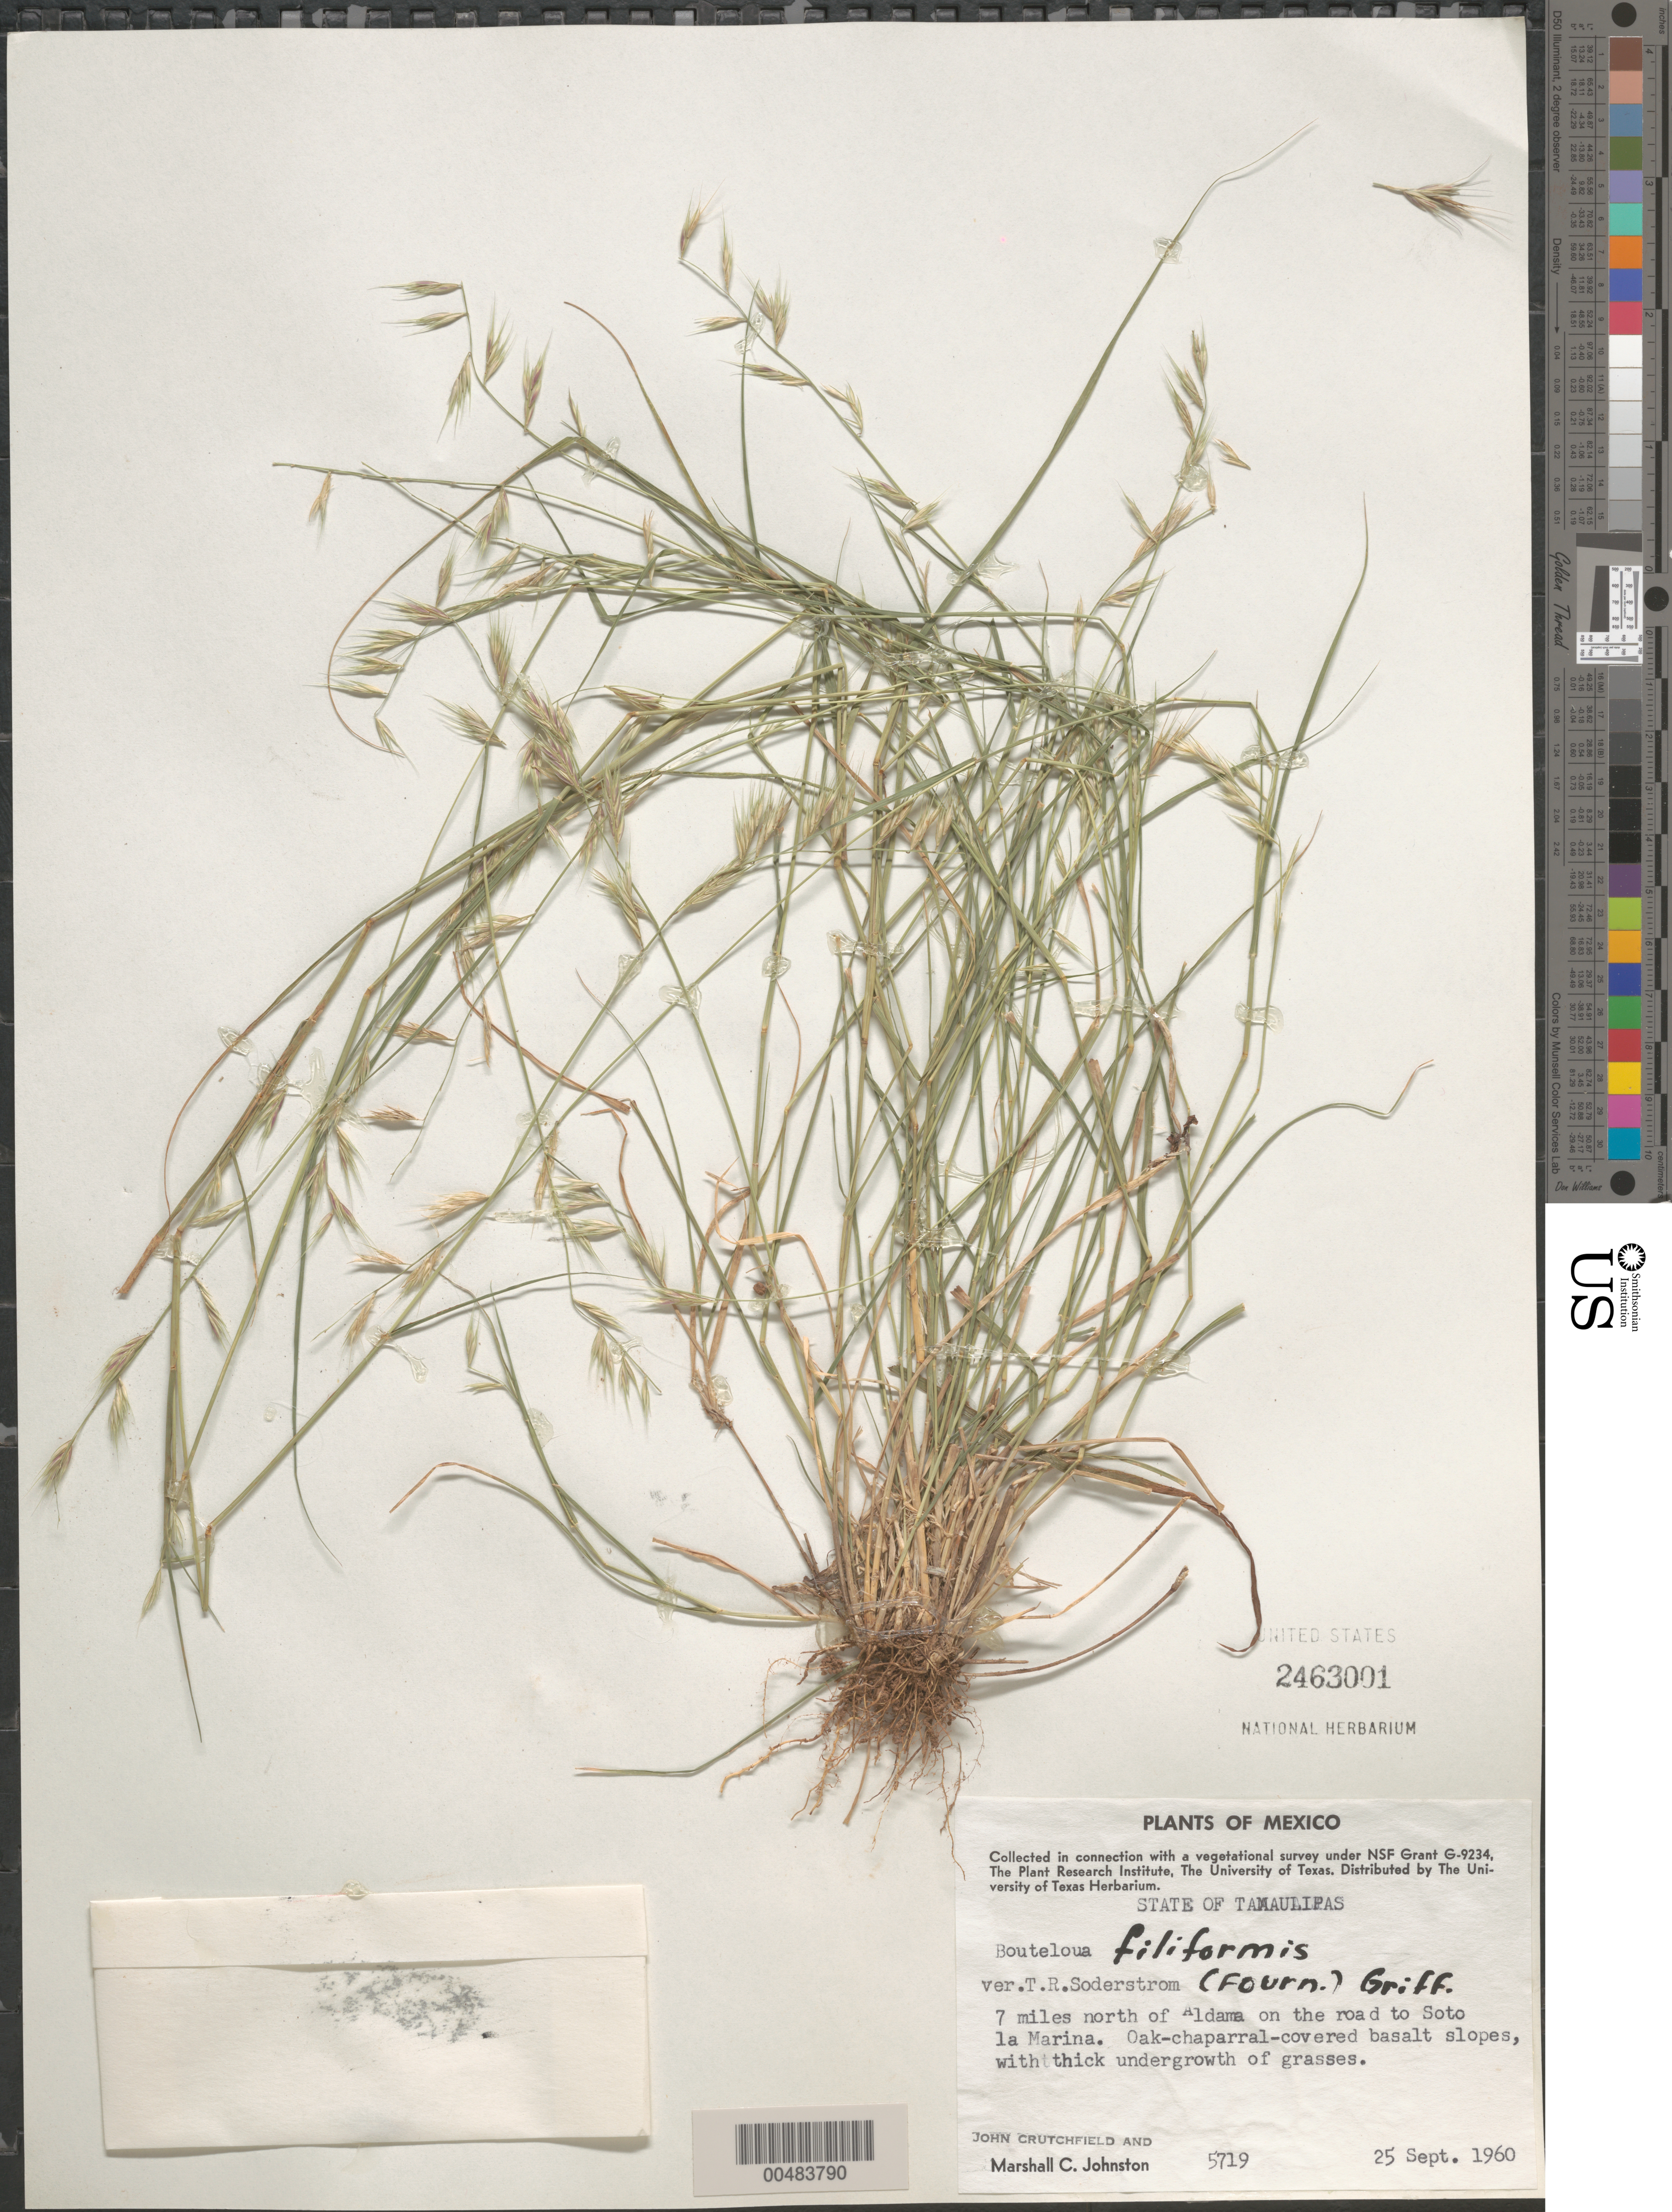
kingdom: Plantae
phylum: Tracheophyta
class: Liliopsida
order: Poales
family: Poaceae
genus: Bouteloua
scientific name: Bouteloua repens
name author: (Kunth) Scribn. & Merr.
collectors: J. Crutchfield & M. Johnston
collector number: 5719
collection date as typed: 25 Sep 1960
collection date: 1960-09-25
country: Mexico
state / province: Tamaulipas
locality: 7 mi N of Aldama on the rd to Soto la Marina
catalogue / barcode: US 2463001